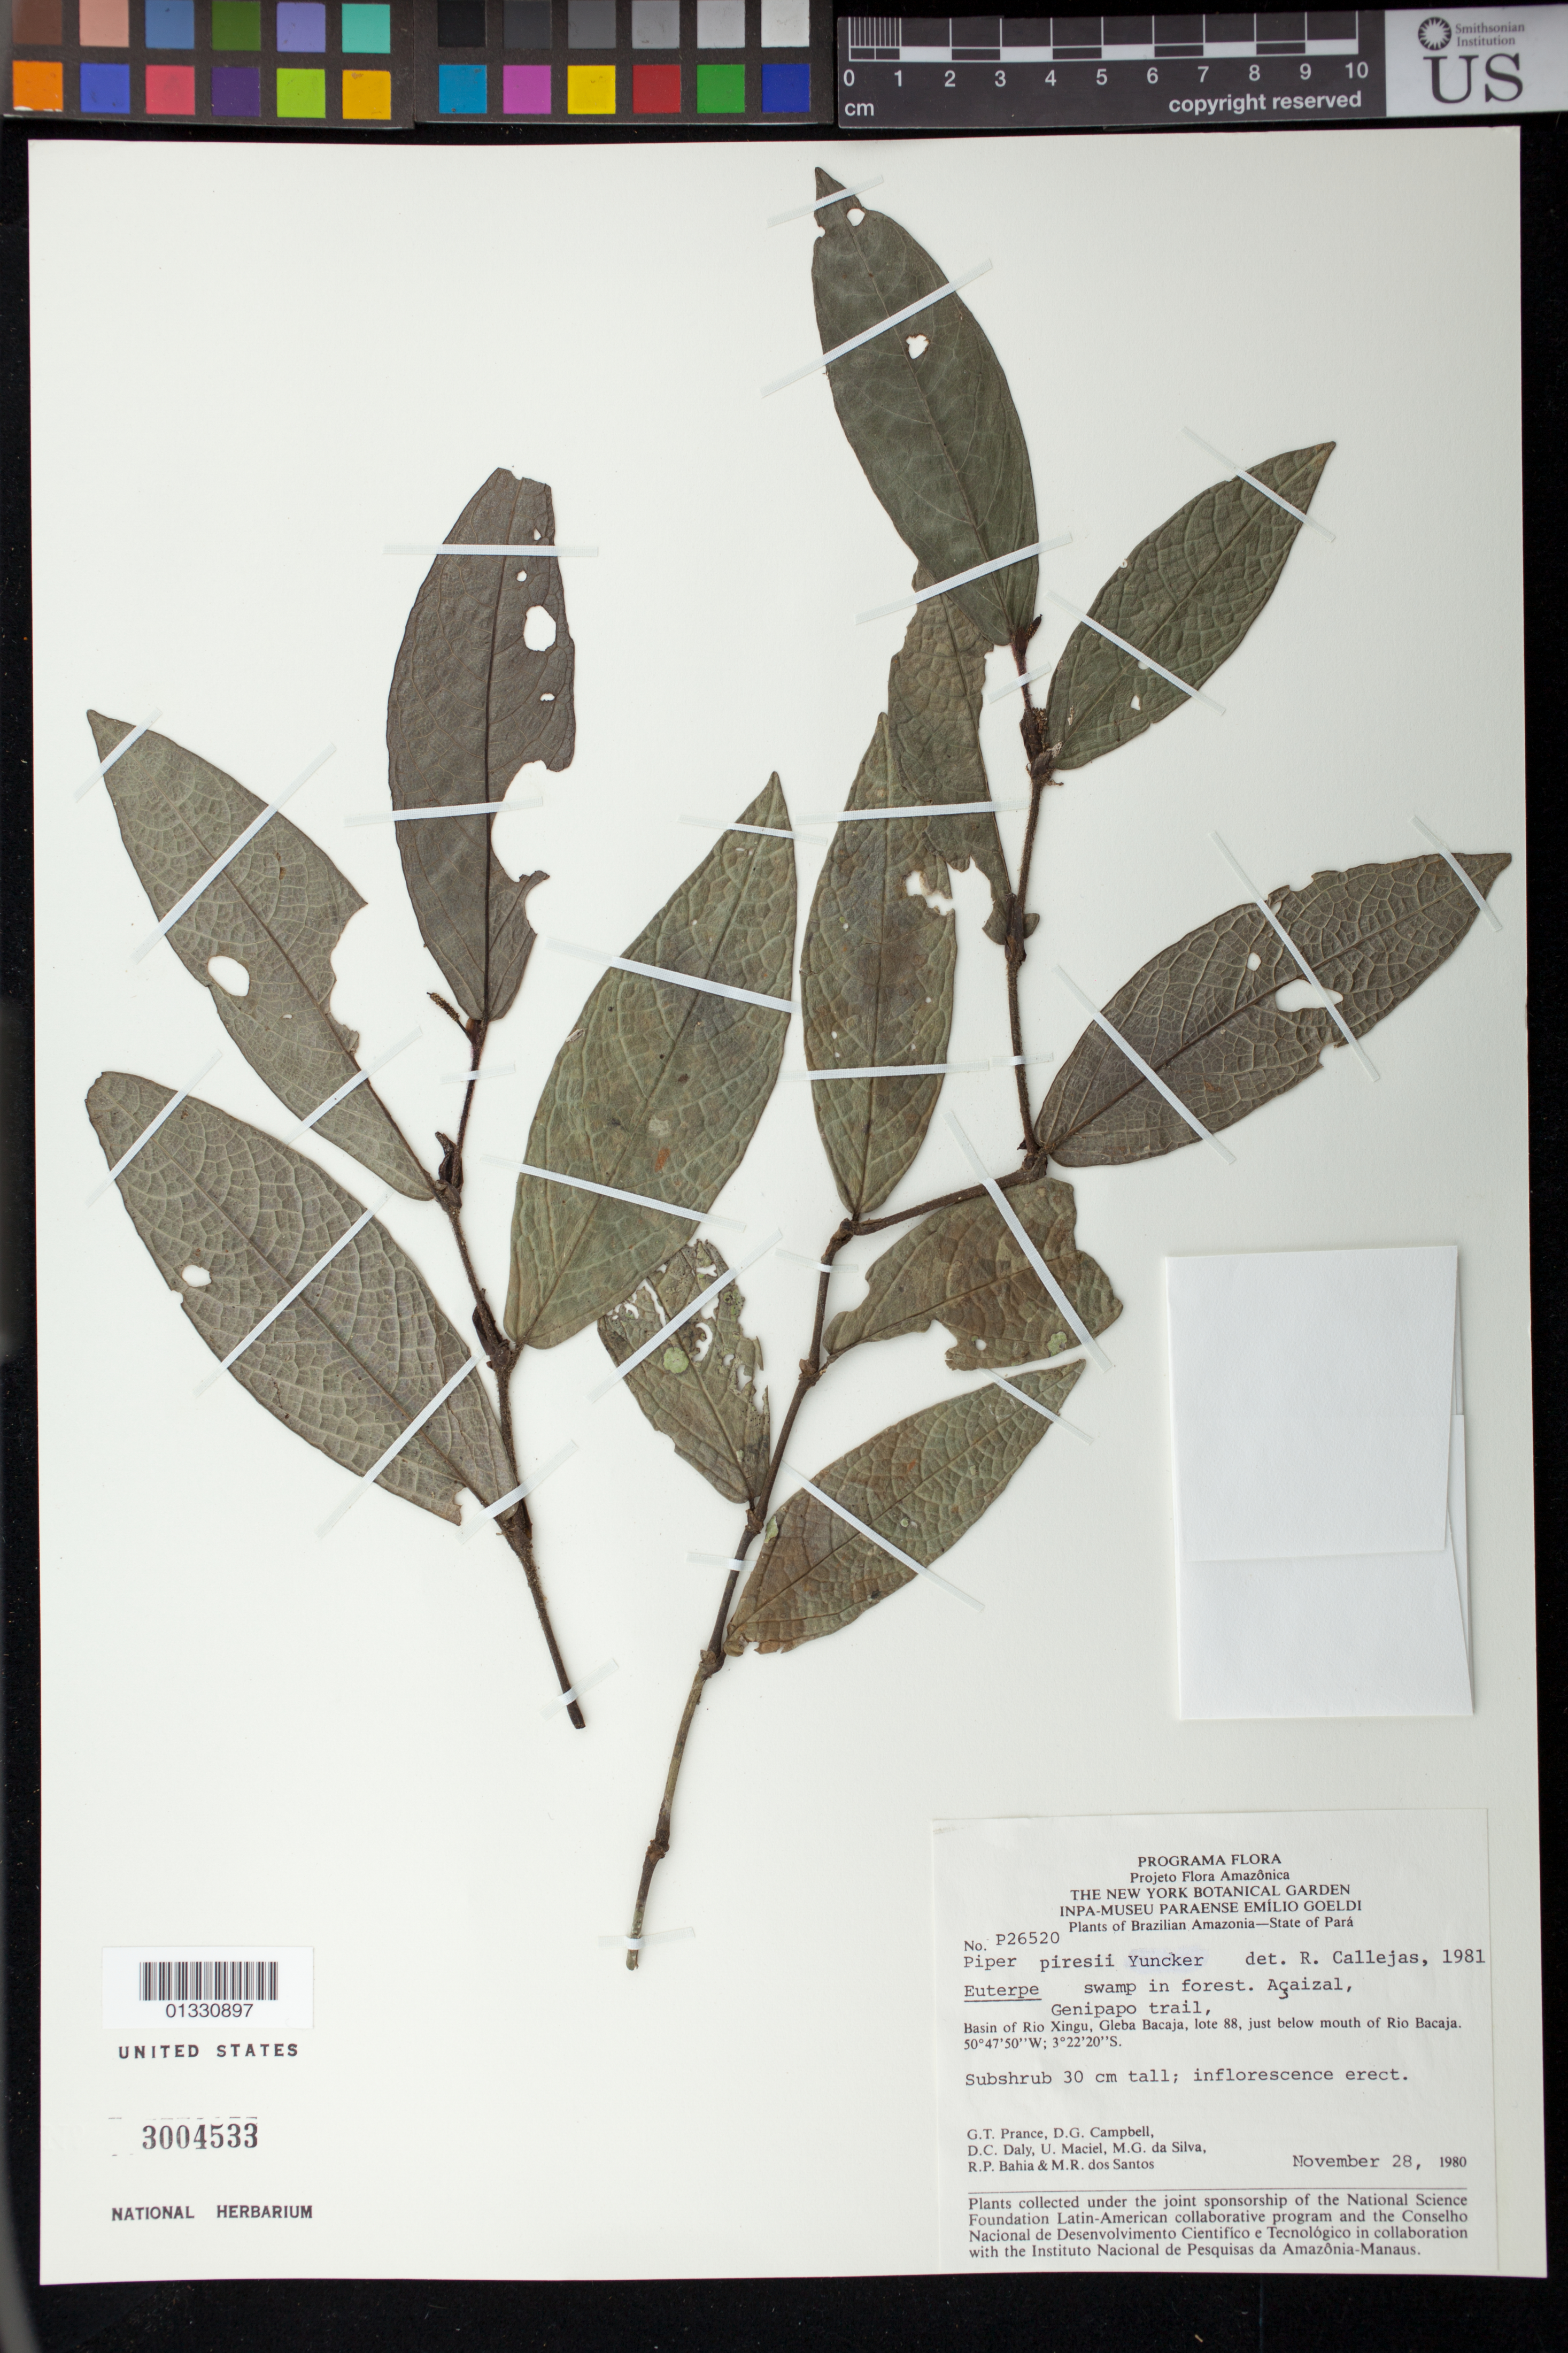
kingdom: Plantae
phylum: Tracheophyta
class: Magnoliopsida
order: Piperales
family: Piperaceae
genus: Piper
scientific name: Piper piresii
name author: Yunck.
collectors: G. T. Prance et al.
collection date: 1980-11-28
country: Brazil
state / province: Pará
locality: Basin of Rio Xingu, Gleba Bacaja, lote 88, just below mouth of Rio Bacaja.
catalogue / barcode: US 3004533